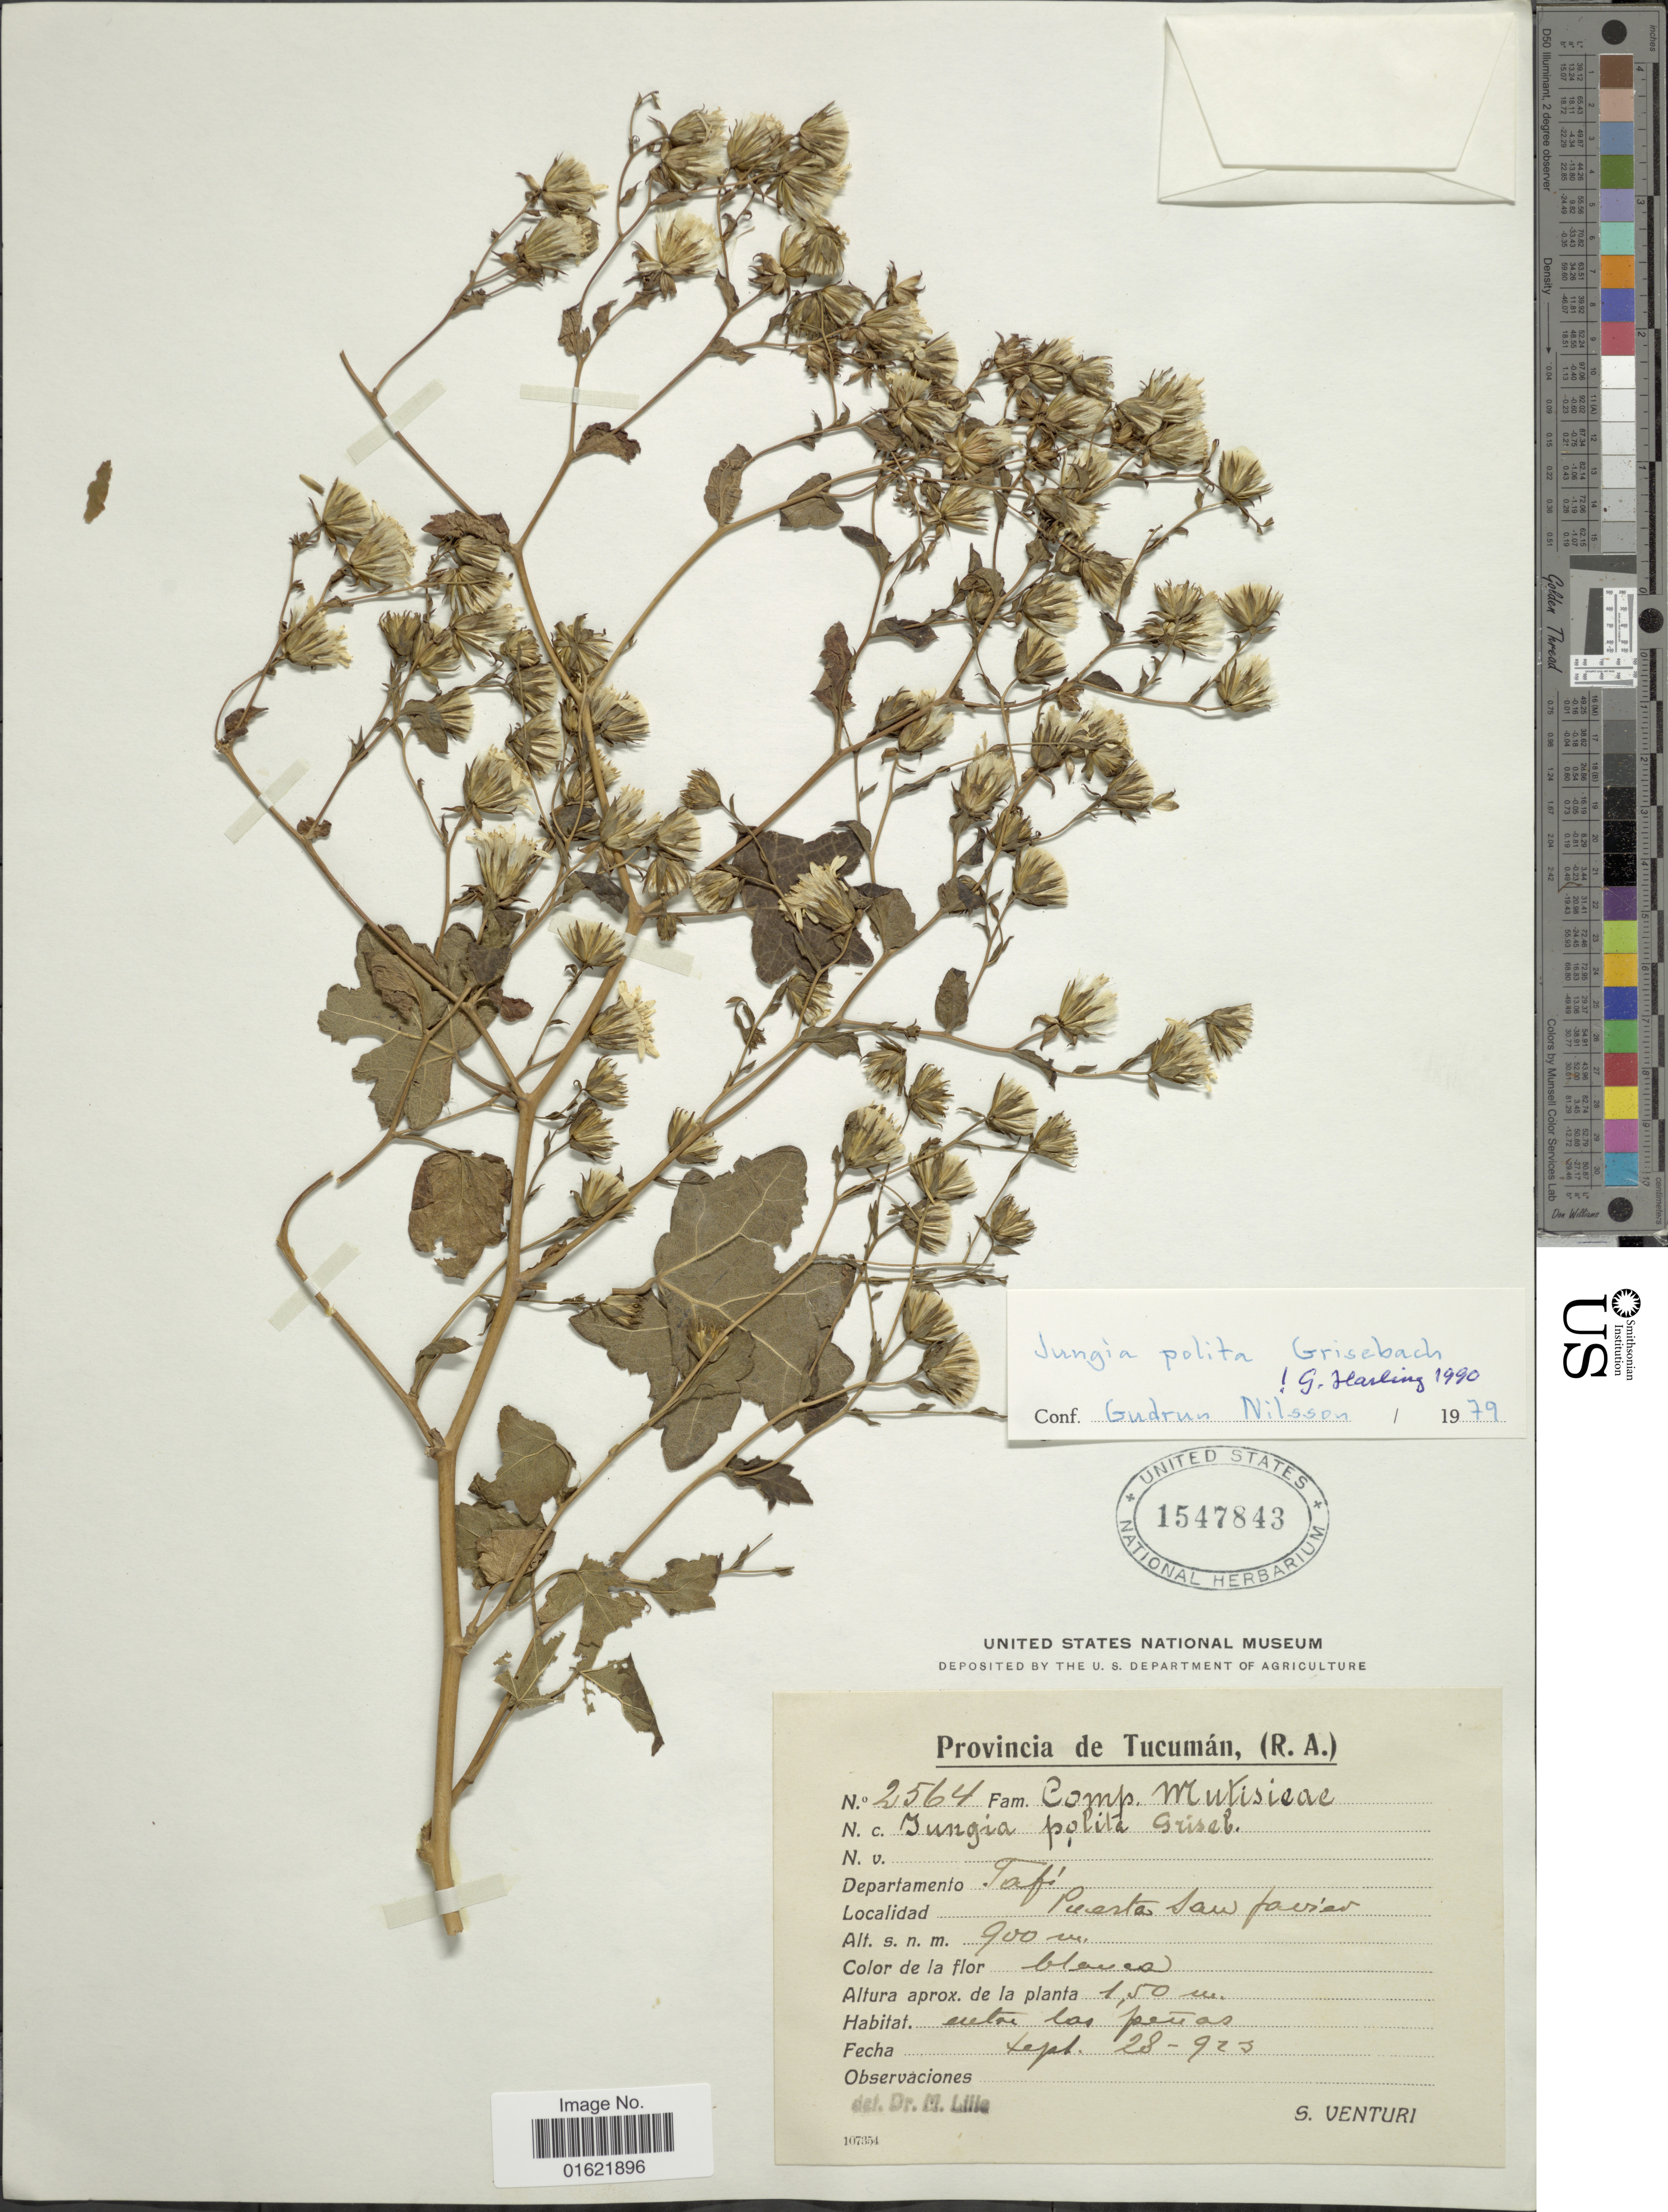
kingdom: Plantae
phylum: Tracheophyta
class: Magnoliopsida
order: Asterales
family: Asteraceae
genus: Jungia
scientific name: Jungia polita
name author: Griseb.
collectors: S. Venturi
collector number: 2564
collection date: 1923-09-28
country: Argentina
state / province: Tucuman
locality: Puerta San Javier, Departamento Tafi.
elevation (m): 900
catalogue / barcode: US 1547843